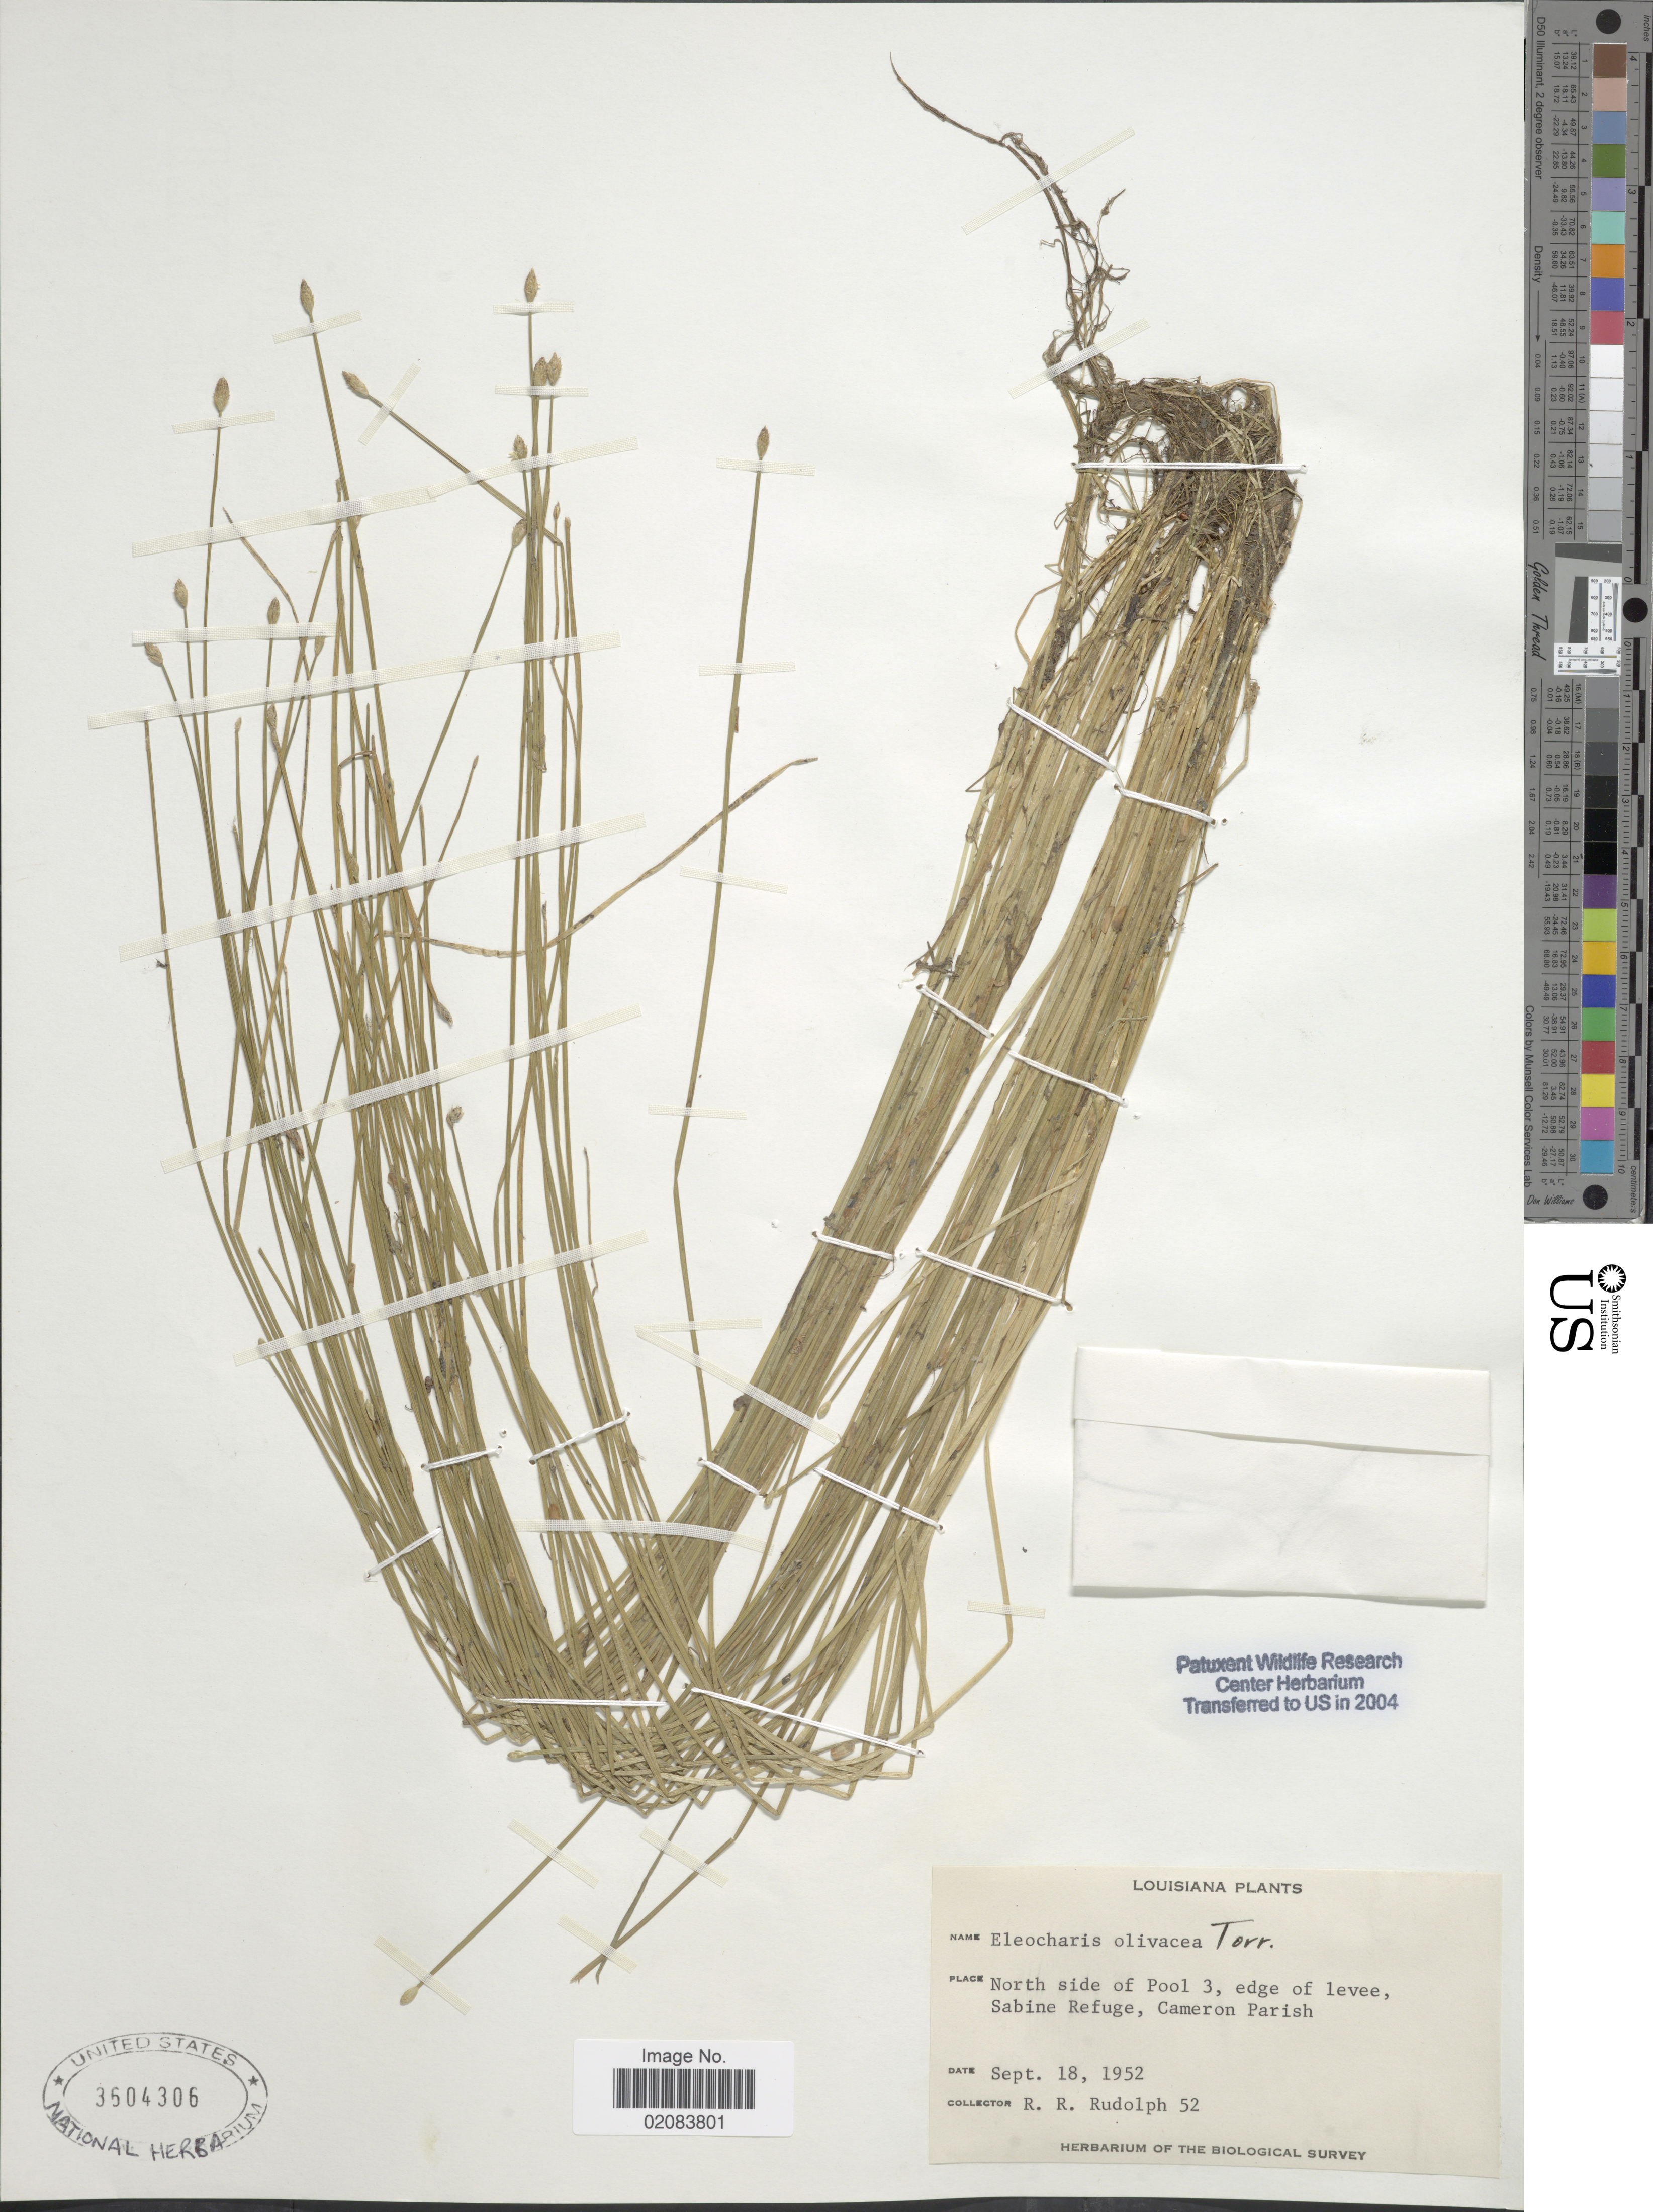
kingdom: Plantae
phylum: Tracheophyta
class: Liliopsida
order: Poales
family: Cyperaceae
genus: Eleocharis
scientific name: Eleocharis olivacea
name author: Torr.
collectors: R. Rudolph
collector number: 52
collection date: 1952-09-18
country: United States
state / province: Louisiana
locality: North side of Pool 3, edge of levee, Sabine Refuge, Cameron Parish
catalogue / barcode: US 3604306